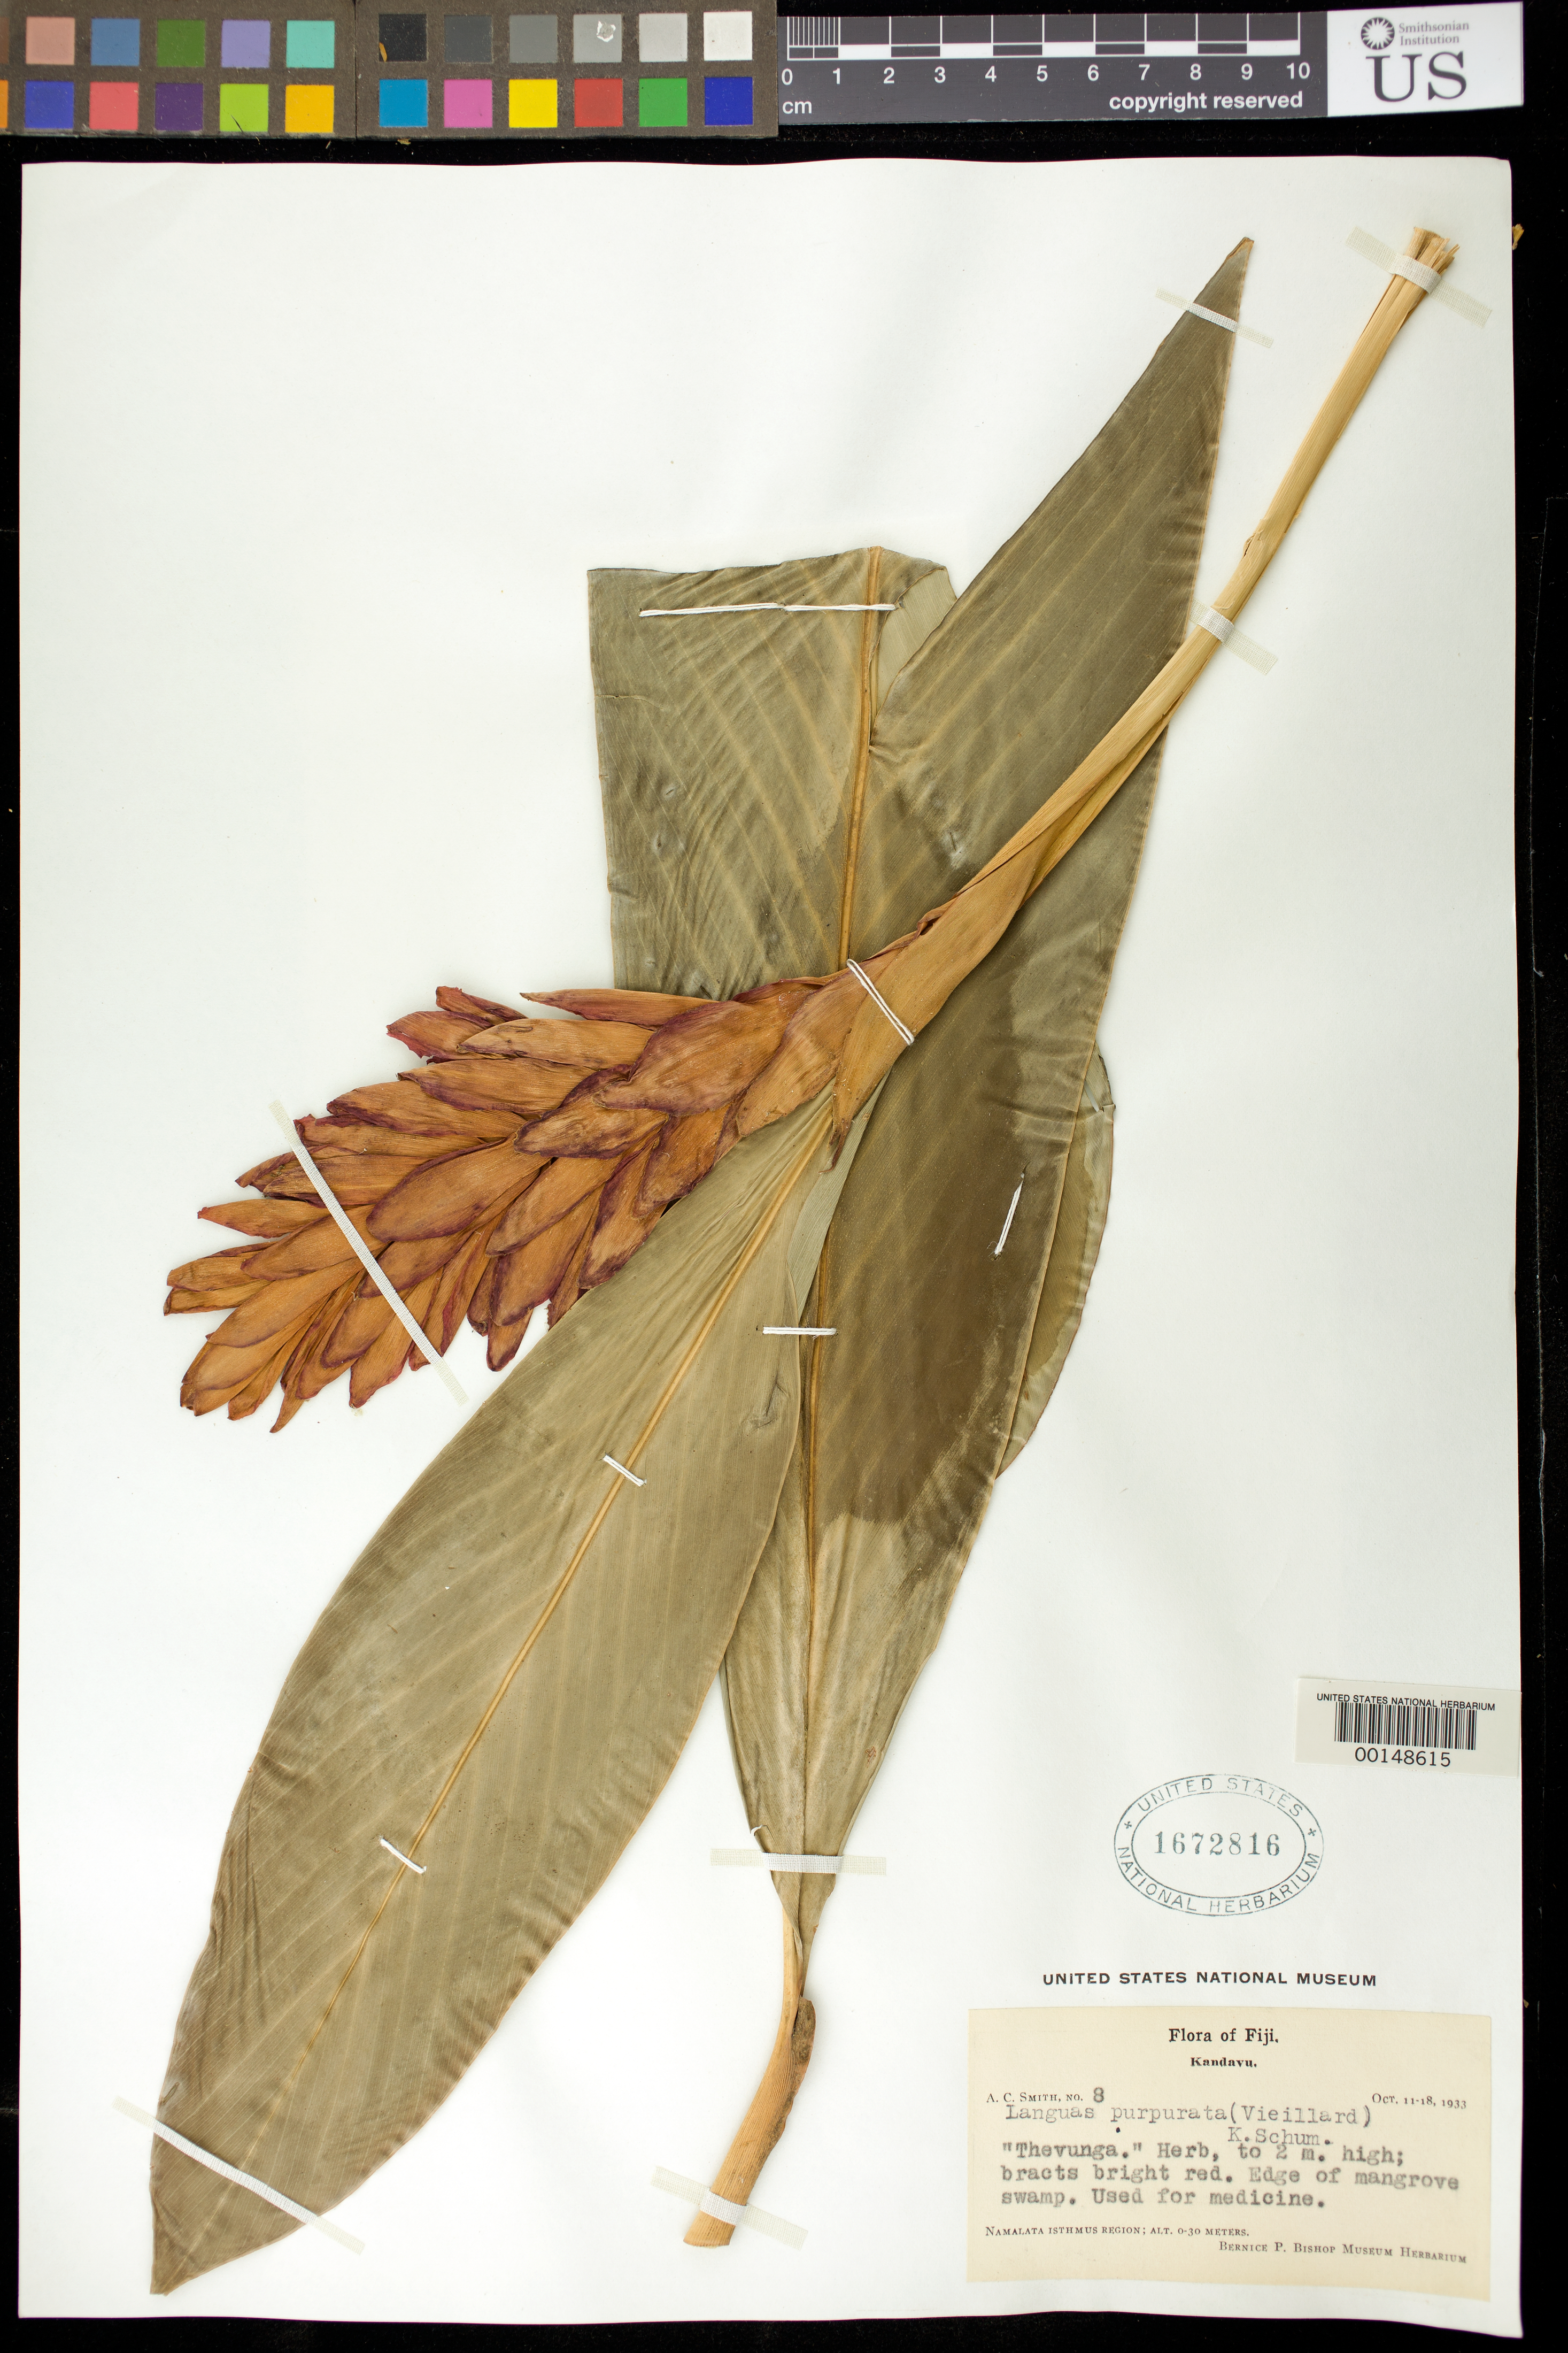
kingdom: Plantae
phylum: Tracheophyta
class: Liliopsida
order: Zingiberales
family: Zingiberaceae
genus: Alpinia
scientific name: Alpinia purpurata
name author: (Veill.) K. Schum.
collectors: A. C. Smith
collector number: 8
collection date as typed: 11 Oct 1933 to 18 Oct 1933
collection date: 1933-10-11/1933-10-18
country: Fiji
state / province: Eastern Division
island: Kadavu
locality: Kandavu, namalata isthmus region. [kandavu i. = kadavu i.]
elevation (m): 0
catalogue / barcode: US 1672816